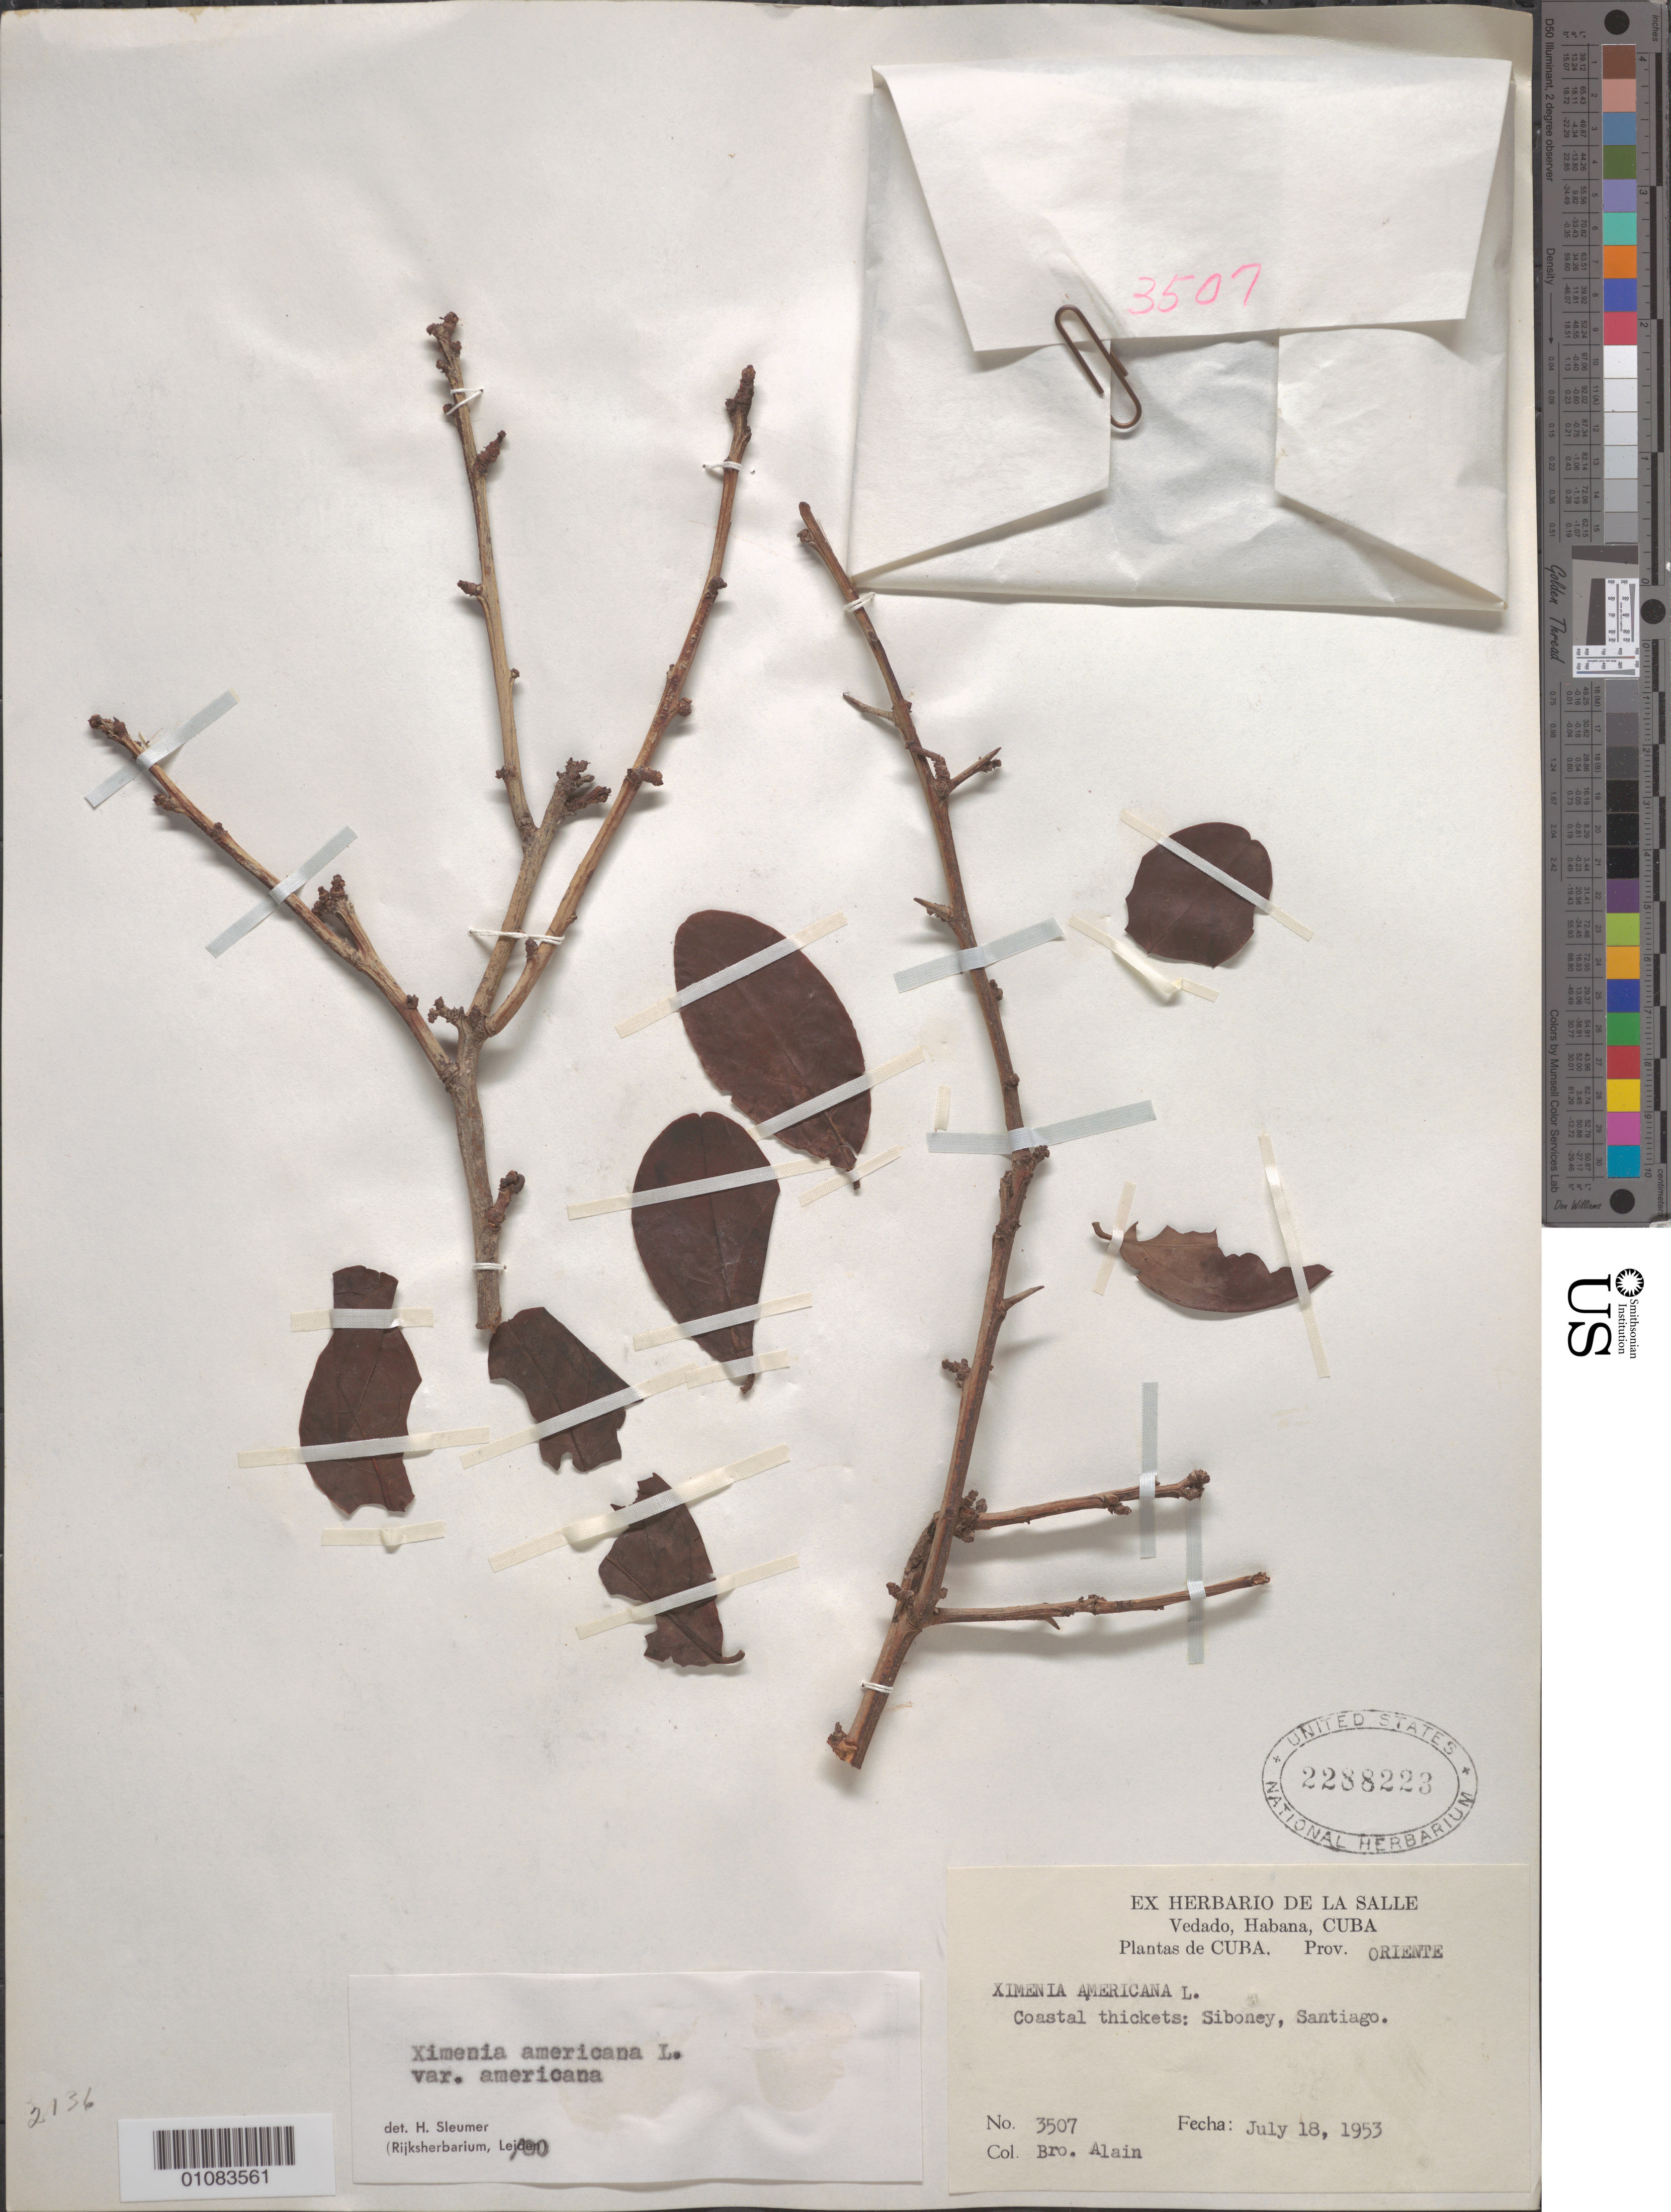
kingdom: Plantae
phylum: Tracheophyta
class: Magnoliopsida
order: Santalales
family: Ximeniaceae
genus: Ximenia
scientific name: Ximenia americana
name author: L.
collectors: A. H. Liogier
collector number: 3507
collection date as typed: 18 Jul 1953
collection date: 1953-07-18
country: Cuba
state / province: Santiago de Cuba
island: Cuba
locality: Oriente, Santiago, Siboney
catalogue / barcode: US 2288223